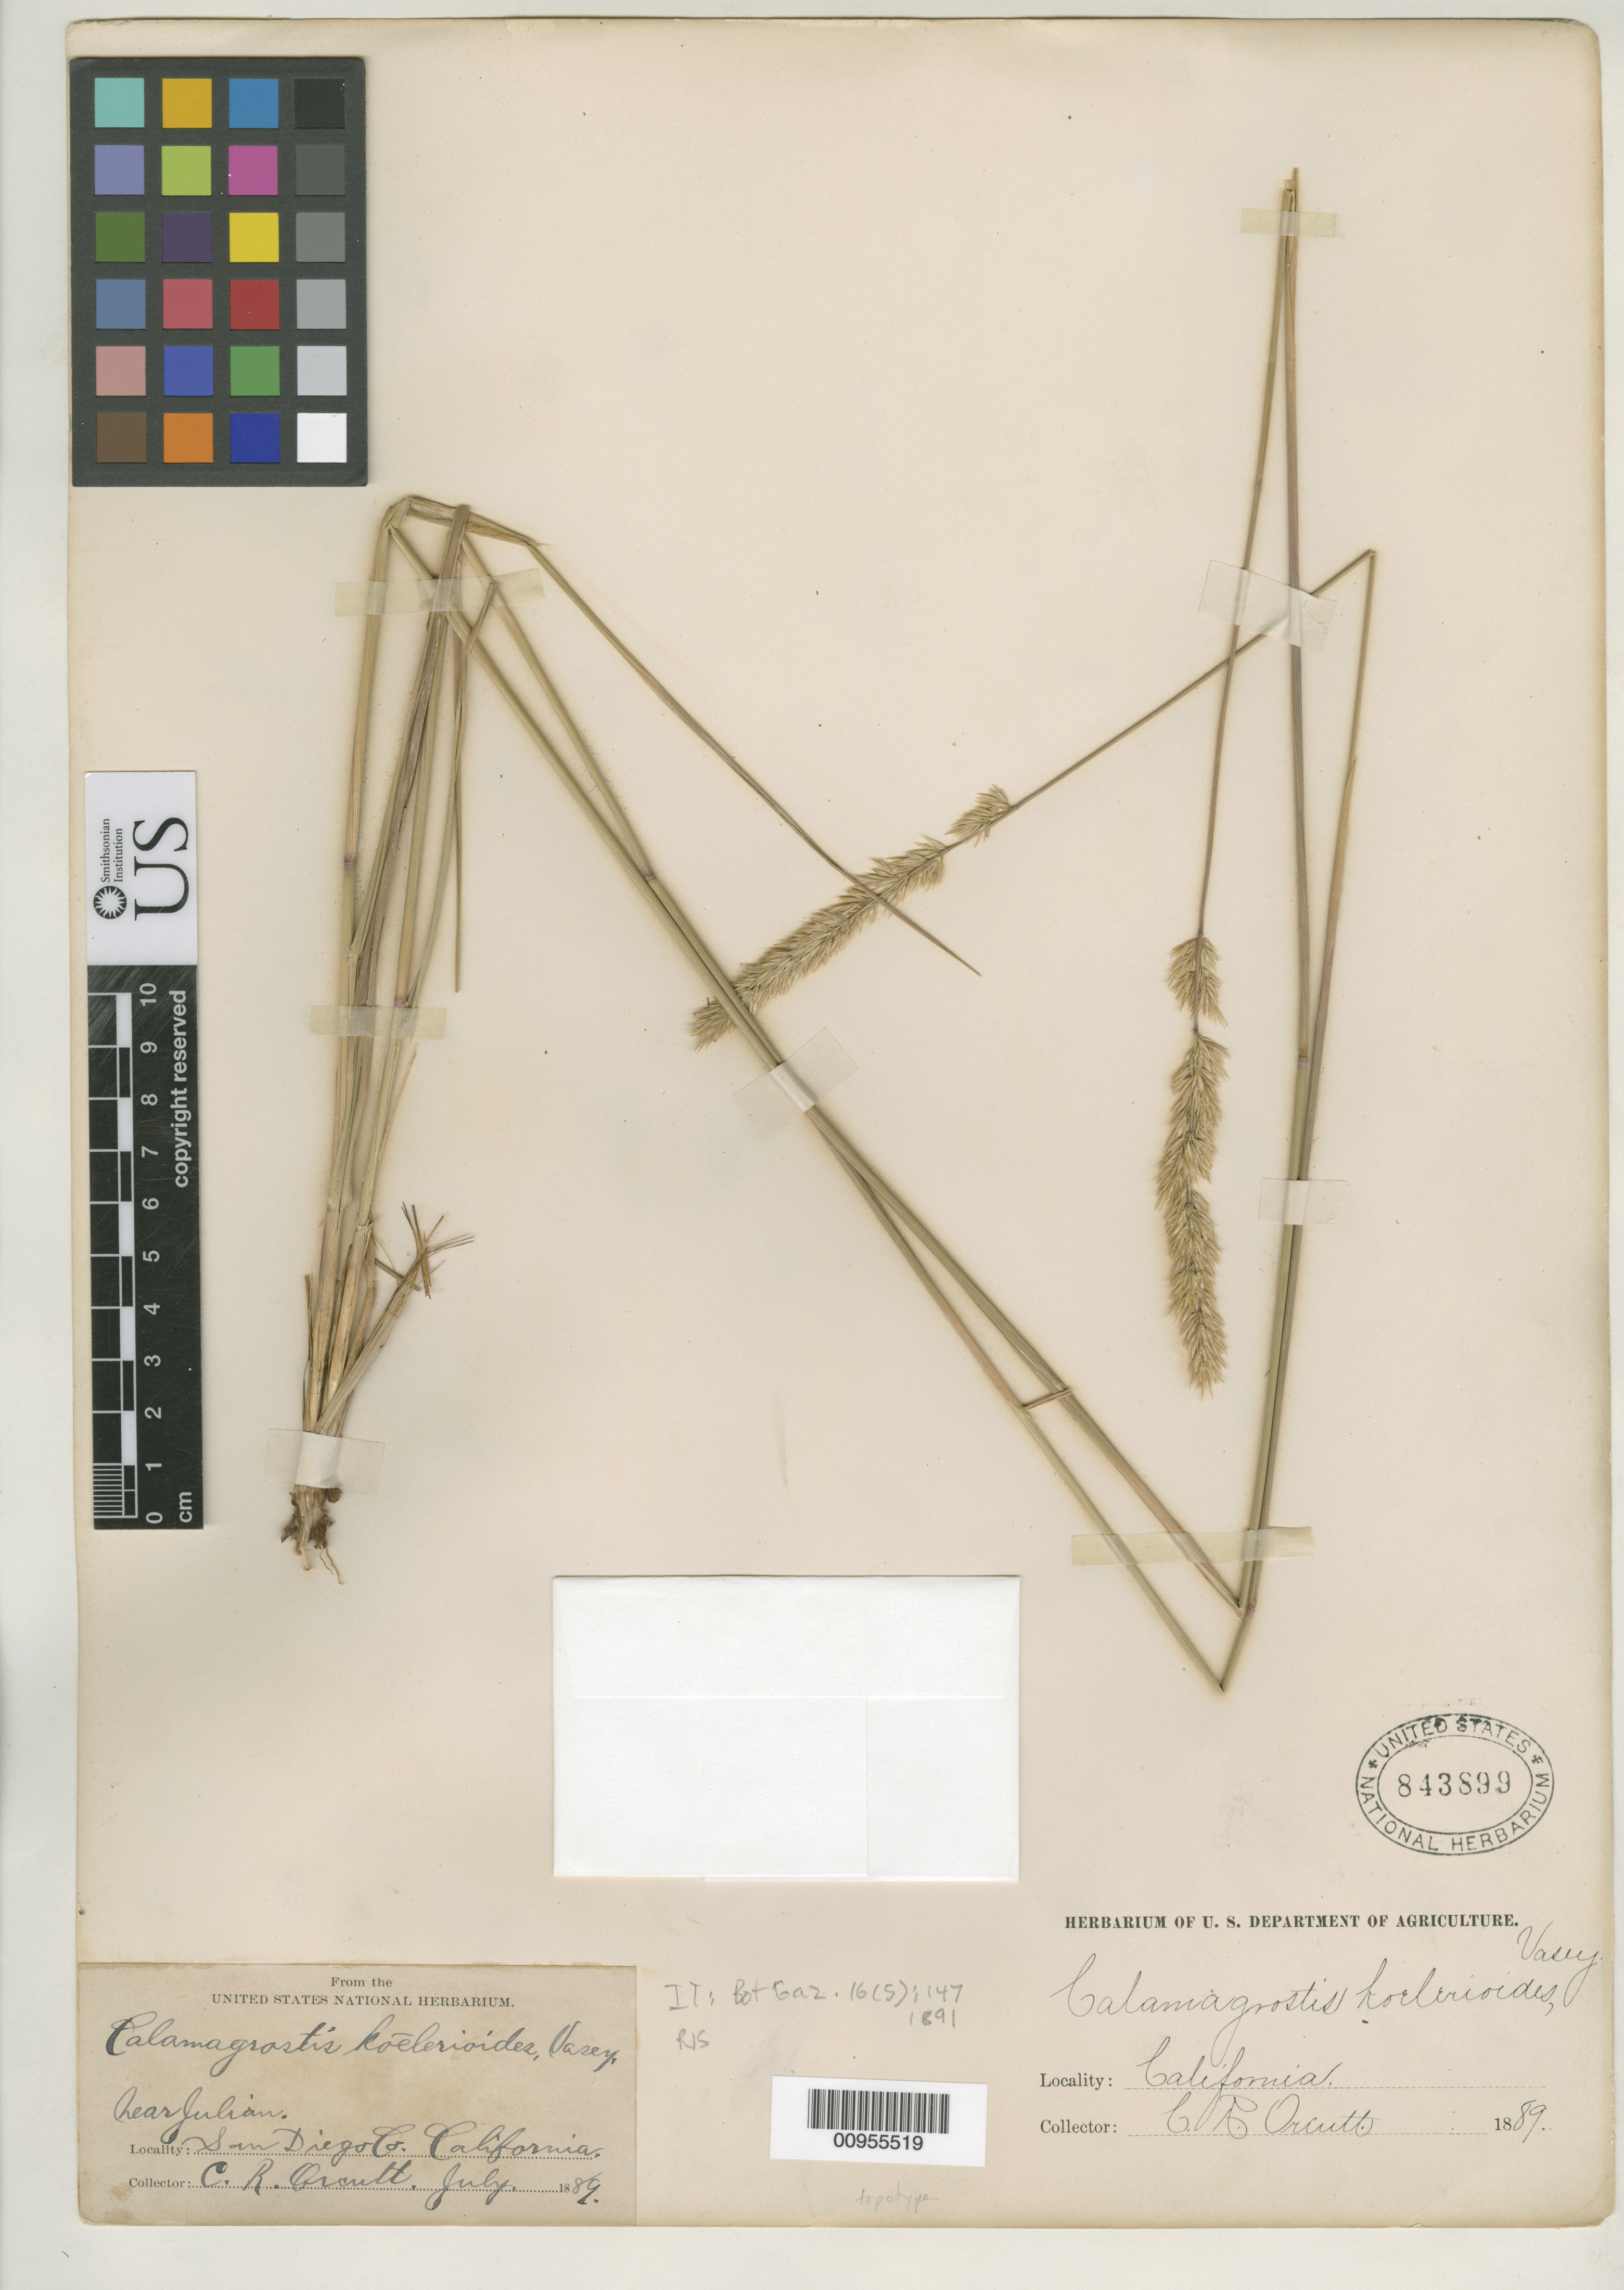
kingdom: Plantae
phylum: Tracheophyta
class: Liliopsida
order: Poales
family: Poaceae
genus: Calamagrostis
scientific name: Calamagrostis koelerioides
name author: Vasey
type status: Isotype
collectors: C. R. Orcutt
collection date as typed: Jul 1889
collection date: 1889-07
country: United States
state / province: California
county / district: San Diego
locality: Near Julian, San Diego Co.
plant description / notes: Two specimen at US differ in collection date; protologue cites "1889-90".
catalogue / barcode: US 843899